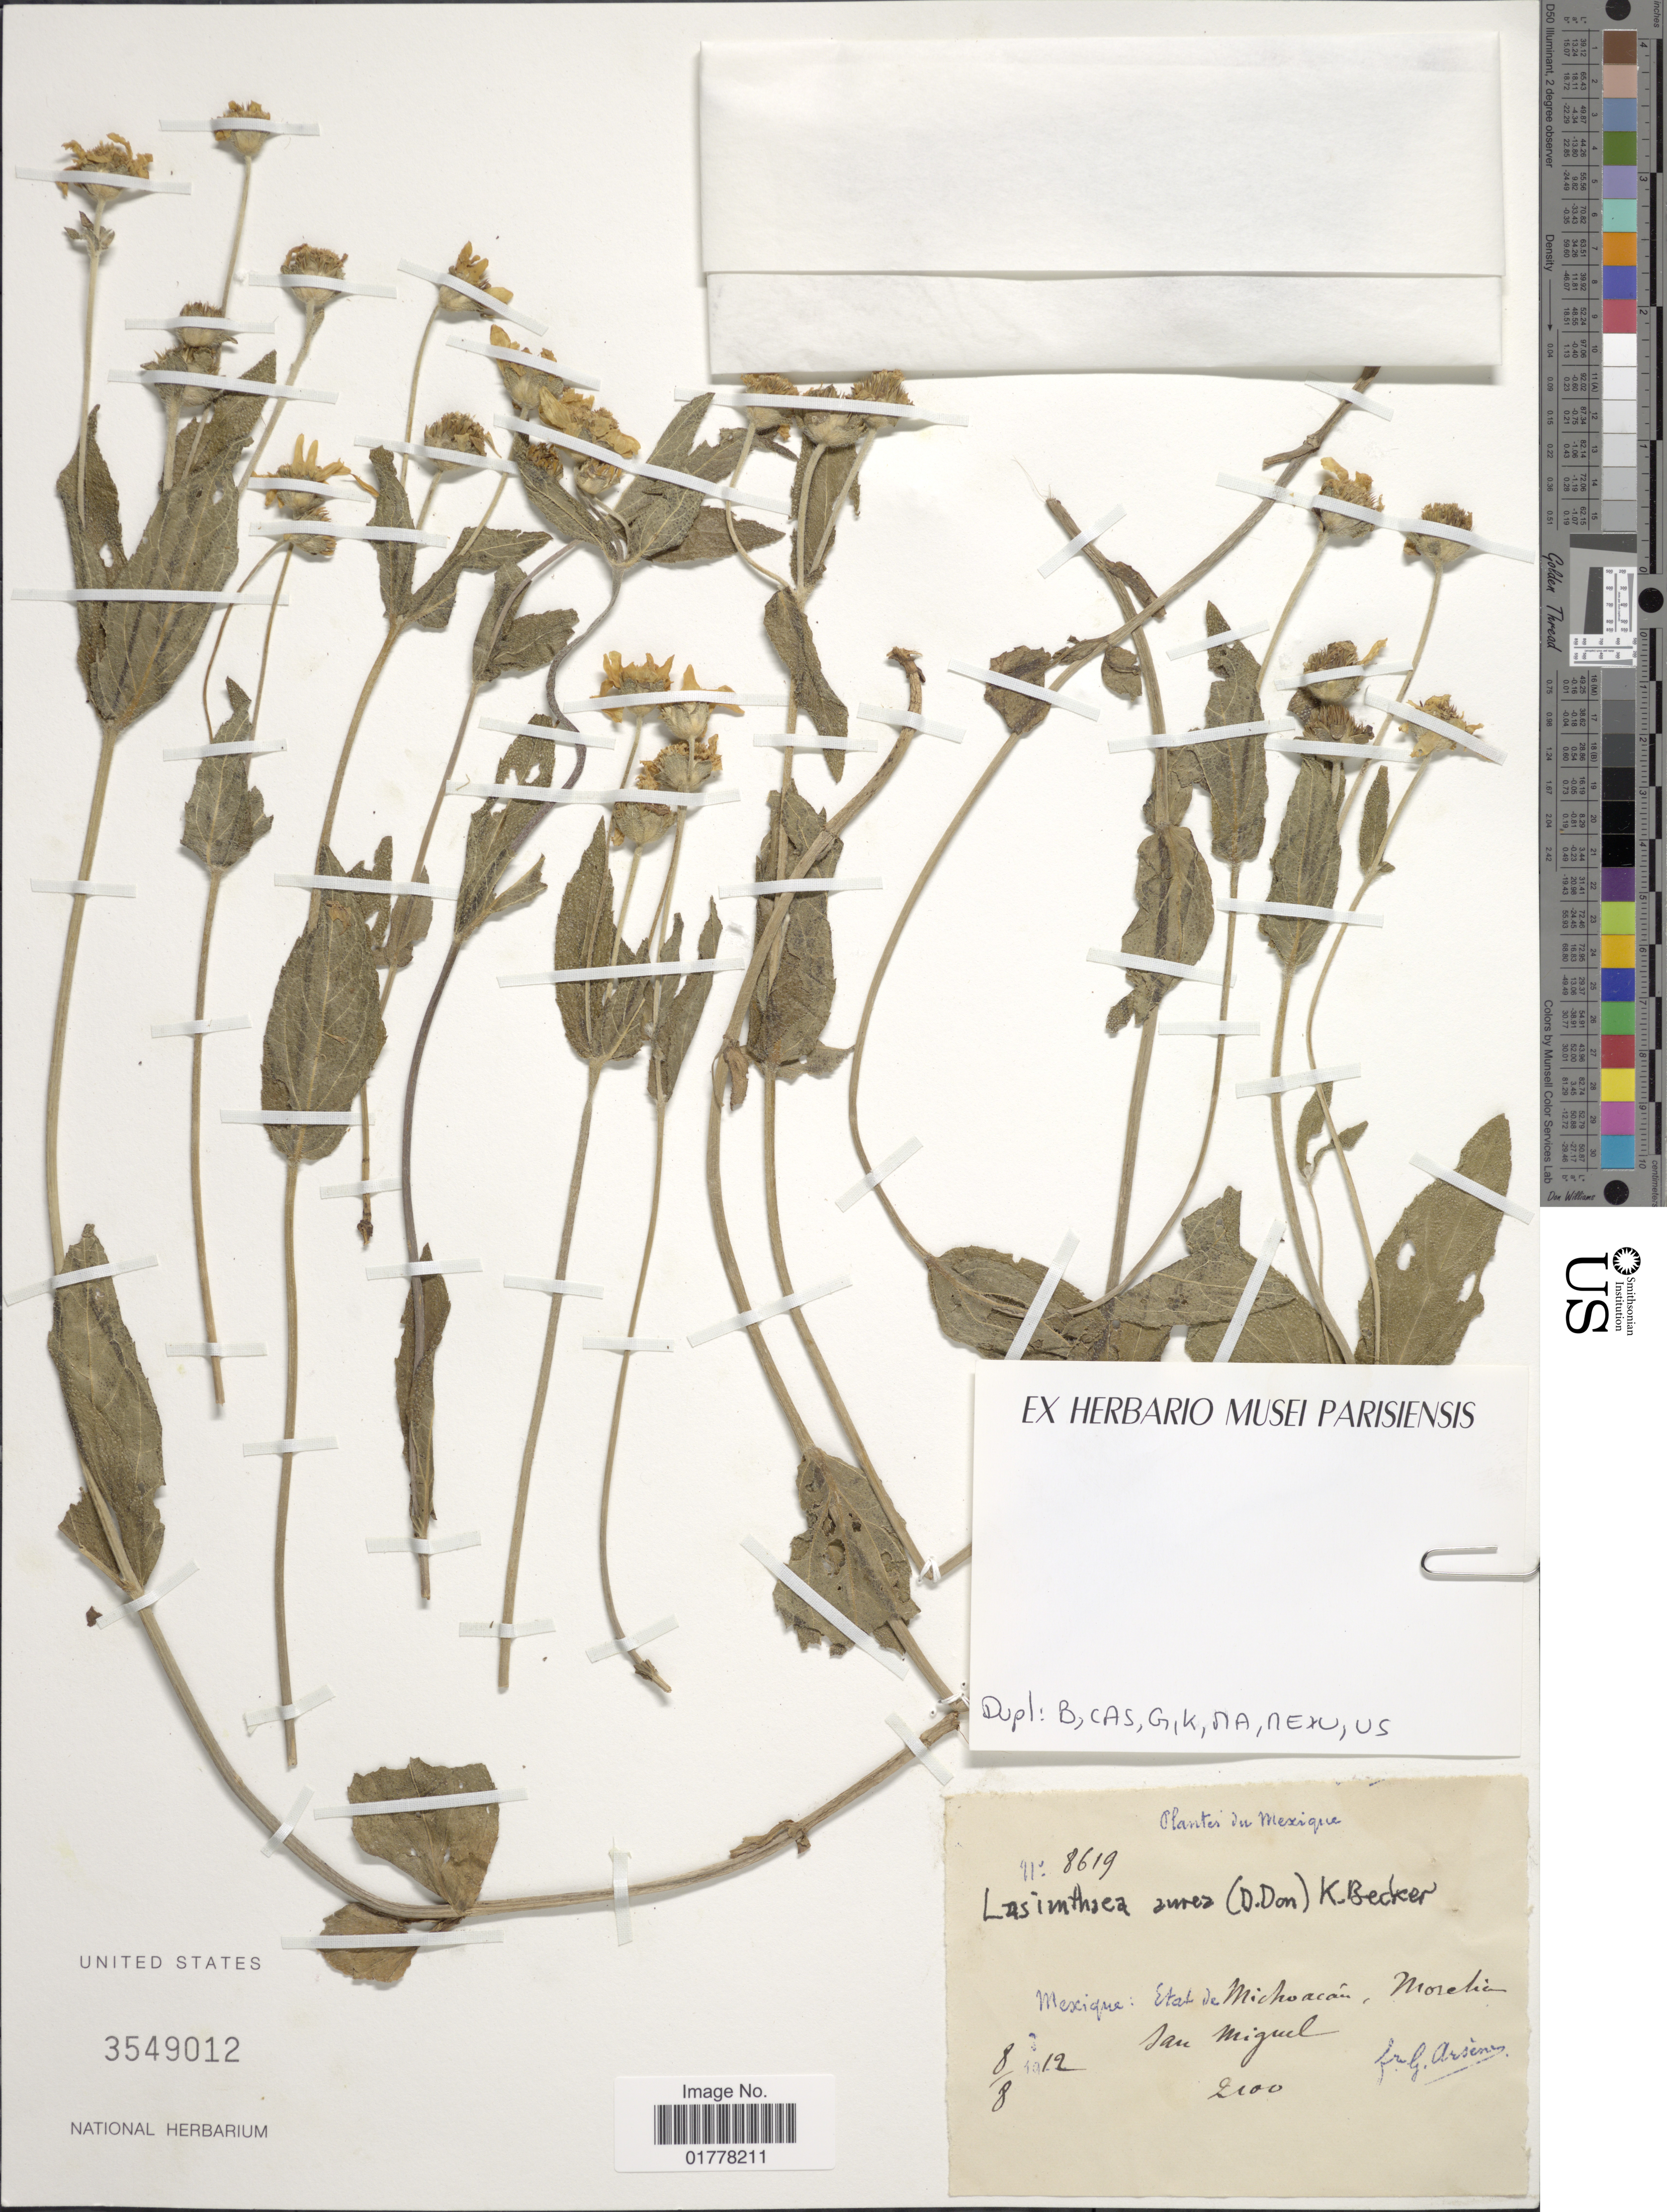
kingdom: Plantae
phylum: Tracheophyta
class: Magnoliopsida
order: Asterales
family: Asteraceae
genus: Lasianthaea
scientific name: Lasianthaea aurea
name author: (D. Don) K.M. Becker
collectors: Bro. G. Arsène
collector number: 8619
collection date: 1912-08-08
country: Mexico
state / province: Michoacán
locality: Mexique: Etat de Michoacán, Morelia, San Miguel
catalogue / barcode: US 3549012